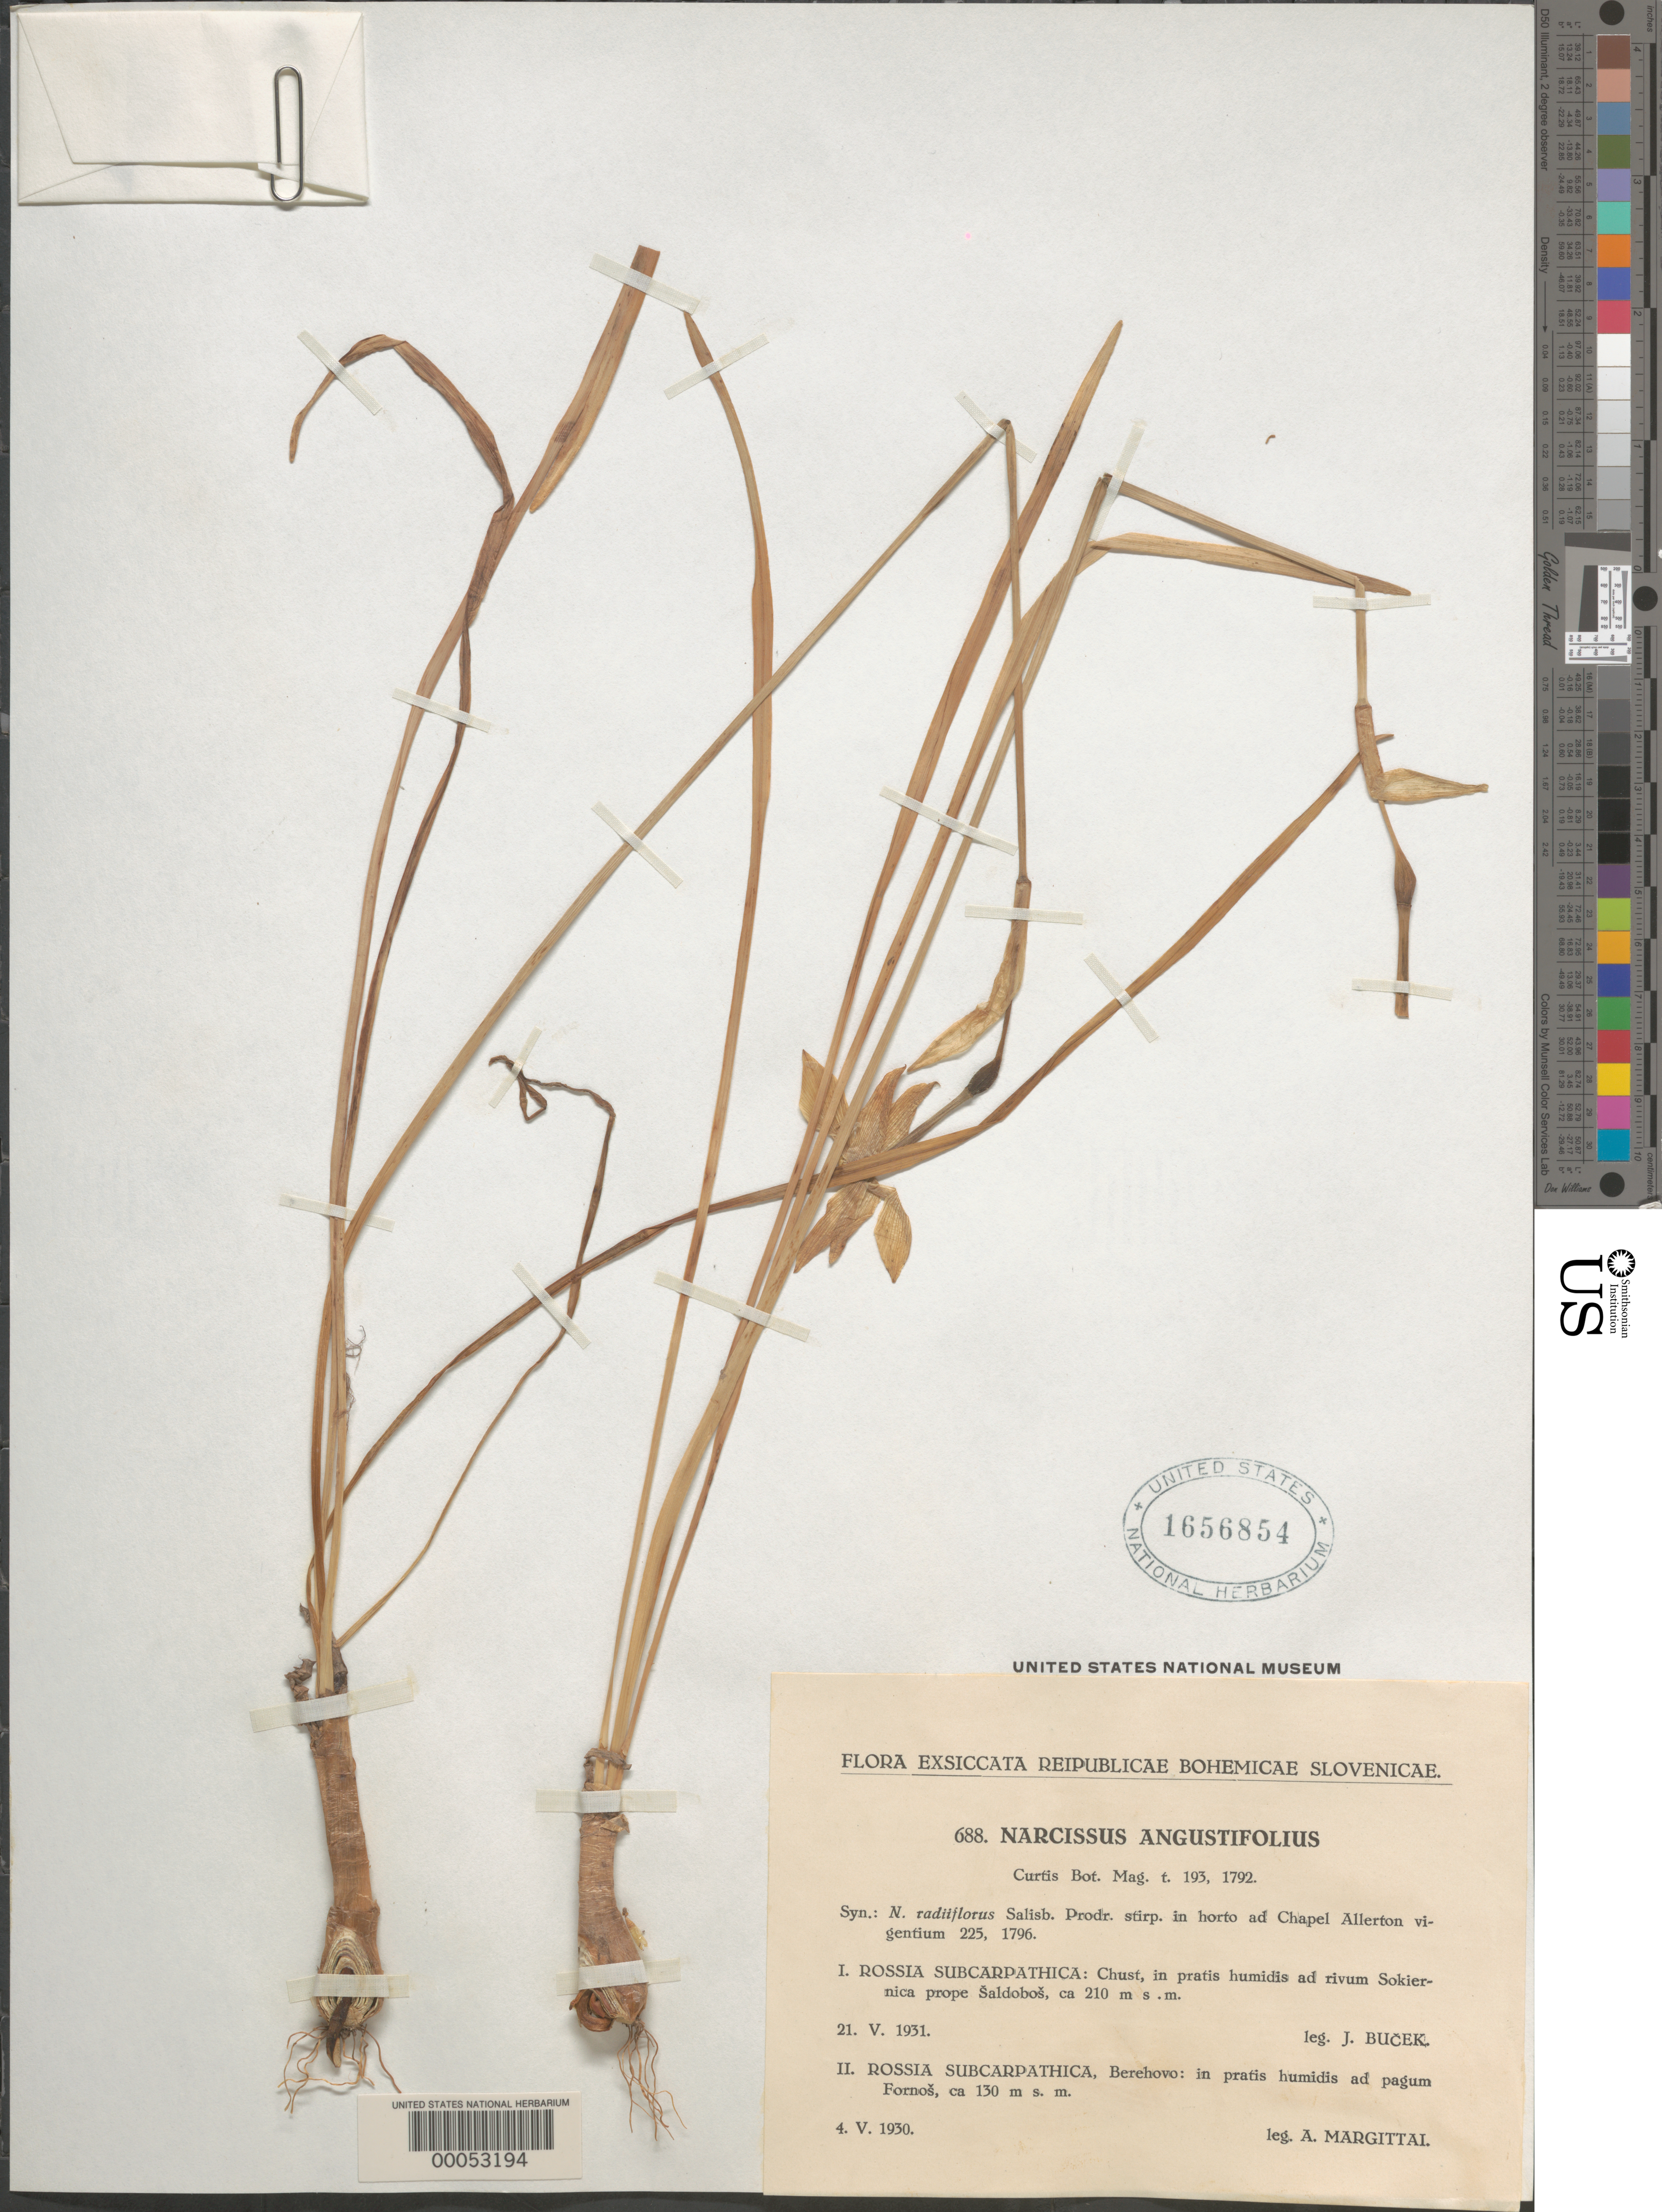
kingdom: Plantae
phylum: Tracheophyta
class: Liliopsida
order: Asparagales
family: Amaryllidaceae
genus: Narcissus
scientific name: Narcissus angustifolius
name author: Curtis ex Haw.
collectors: J. Bucek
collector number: Exsicc. 688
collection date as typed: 21 May 1931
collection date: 1931-05-21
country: Ukraine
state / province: Zakarpattya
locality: Khust (as chust), near saldobos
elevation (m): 210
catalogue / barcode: US 1656854